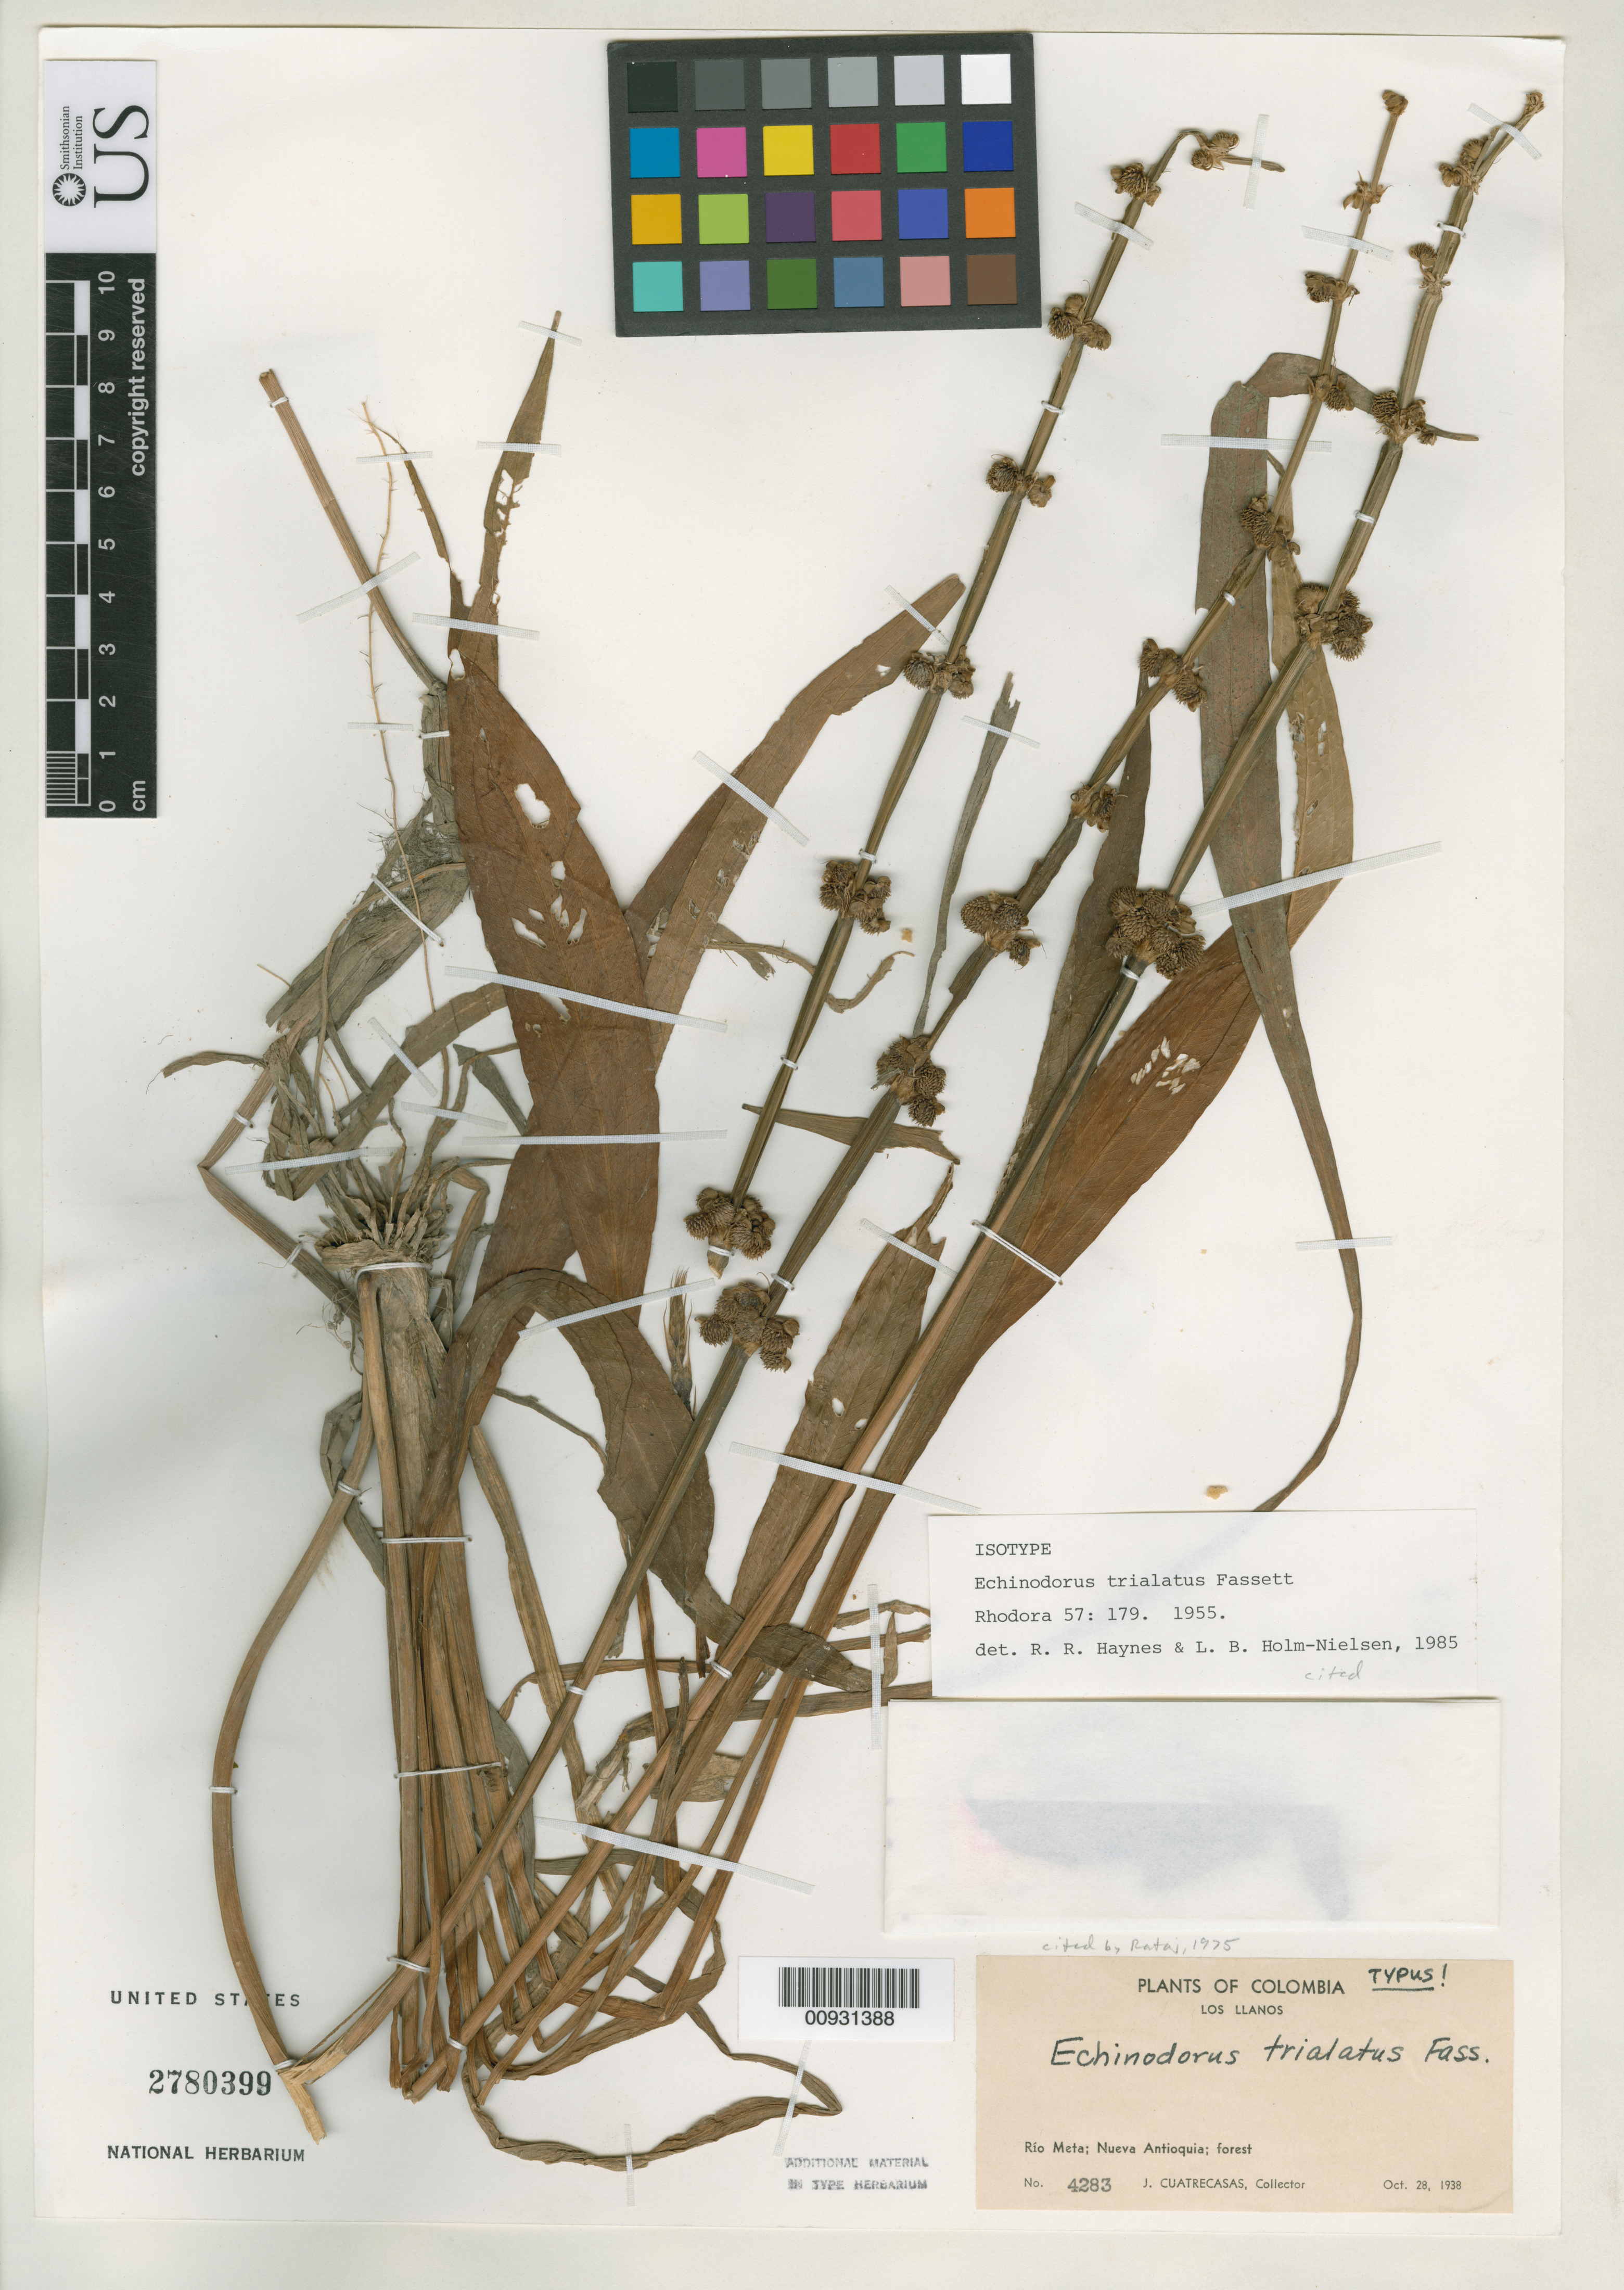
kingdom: Plantae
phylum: Tracheophyta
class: Liliopsida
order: Alismatales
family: Alismataceae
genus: Echinodorus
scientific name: Echinodorus trialatus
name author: Fassett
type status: Possible Isotype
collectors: J. Cuatrecasas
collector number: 4283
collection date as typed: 28 Oct 1938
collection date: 1938-10-28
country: Colombia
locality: Los Llanos. Río Meta; Nueva Antioquia.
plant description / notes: Dubiously an isotype; note that both locality and collection date differ from holotype. [Annotation by John K. Boggan, Oct. 2008]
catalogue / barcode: US 2780399